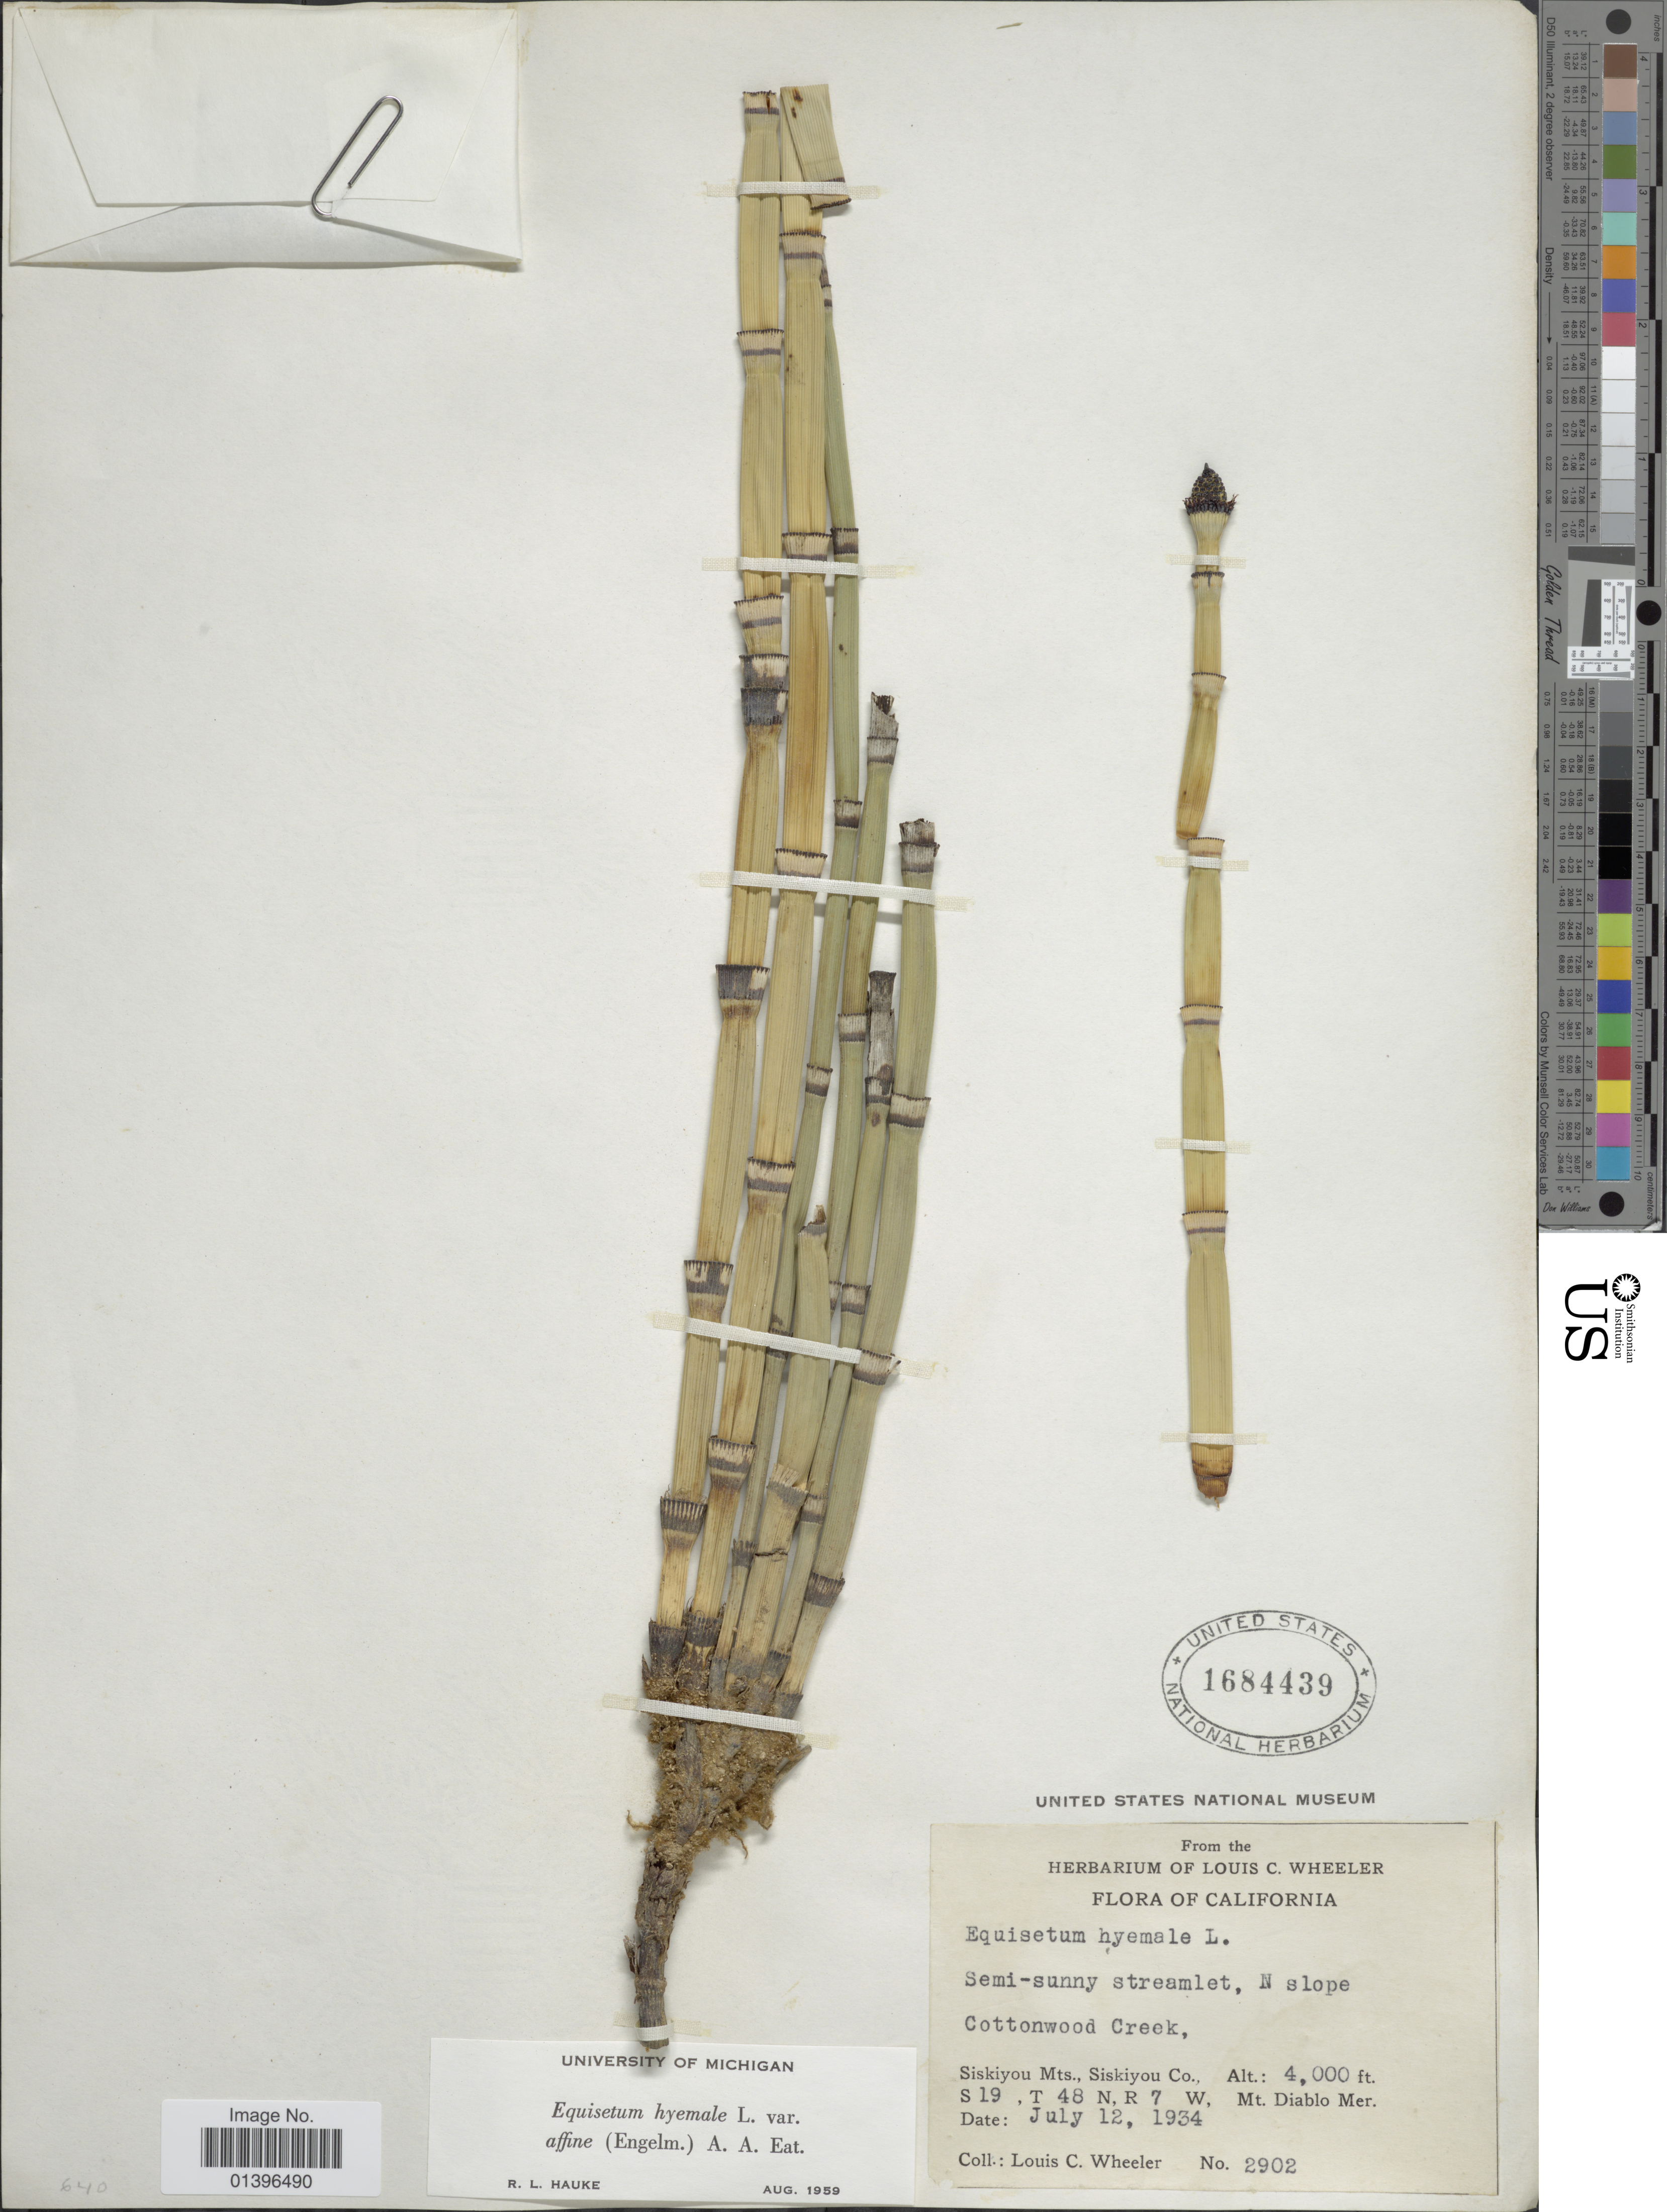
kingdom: Plantae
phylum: Tracheophyta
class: Polypodiopsida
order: Equisetales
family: Equisetaceae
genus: Equisetum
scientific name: Equisetum hyemale var. affine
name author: (Engelm.) A.A. Eaton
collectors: L. C. Wheeler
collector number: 2902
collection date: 1934-07-12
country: United States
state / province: California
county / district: Siskiyou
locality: Cottonwood Creek, Siskiyou Mts., Siskiyou Co., S19, T 48 N, R 7 W, Mt. Diablo Mer.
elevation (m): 1219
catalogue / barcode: US 1684439